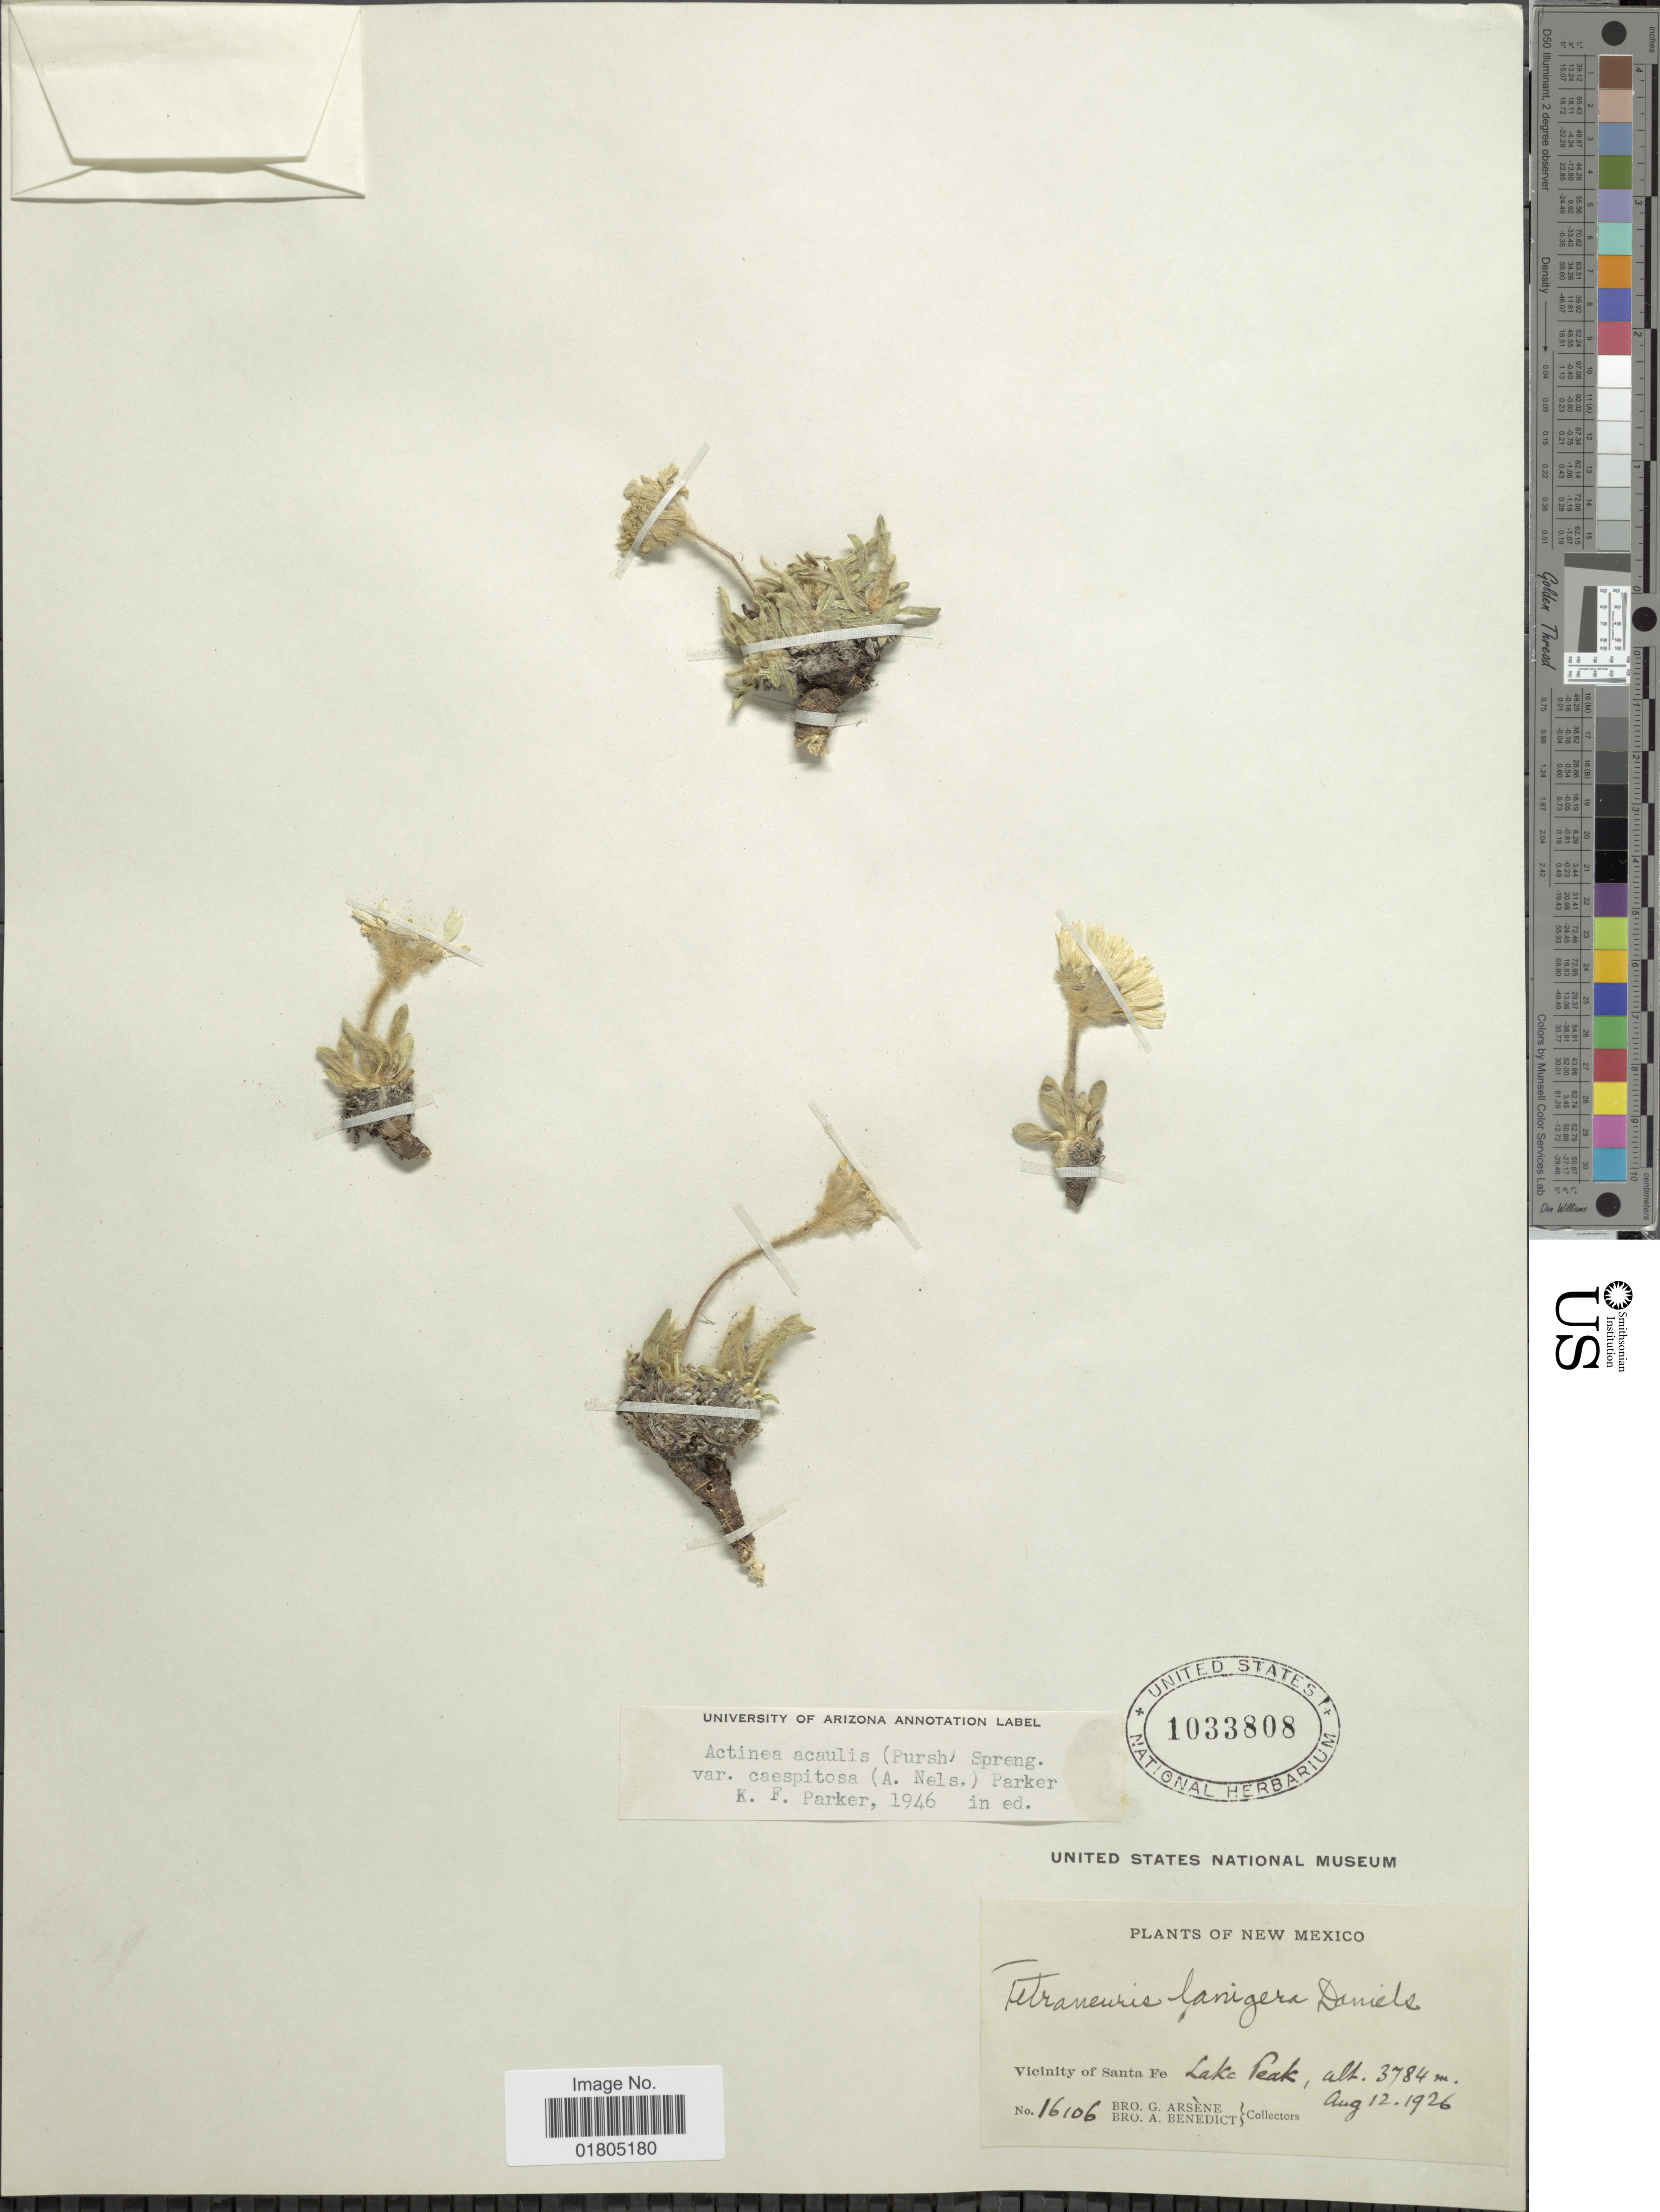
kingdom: Plantae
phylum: Tracheophyta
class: Magnoliopsida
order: Asterales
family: Asteraceae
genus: Actinea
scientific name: Actinea acaulis var. caespitosa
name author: (A. Nelson) K.F. Parker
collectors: Bro. G. Arsène & Bro. A. Benedict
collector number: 16106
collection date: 1926-08-12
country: United States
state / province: New Mexico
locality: Vicinity of Santa Fe, Lake Peak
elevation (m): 3784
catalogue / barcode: US 1033808